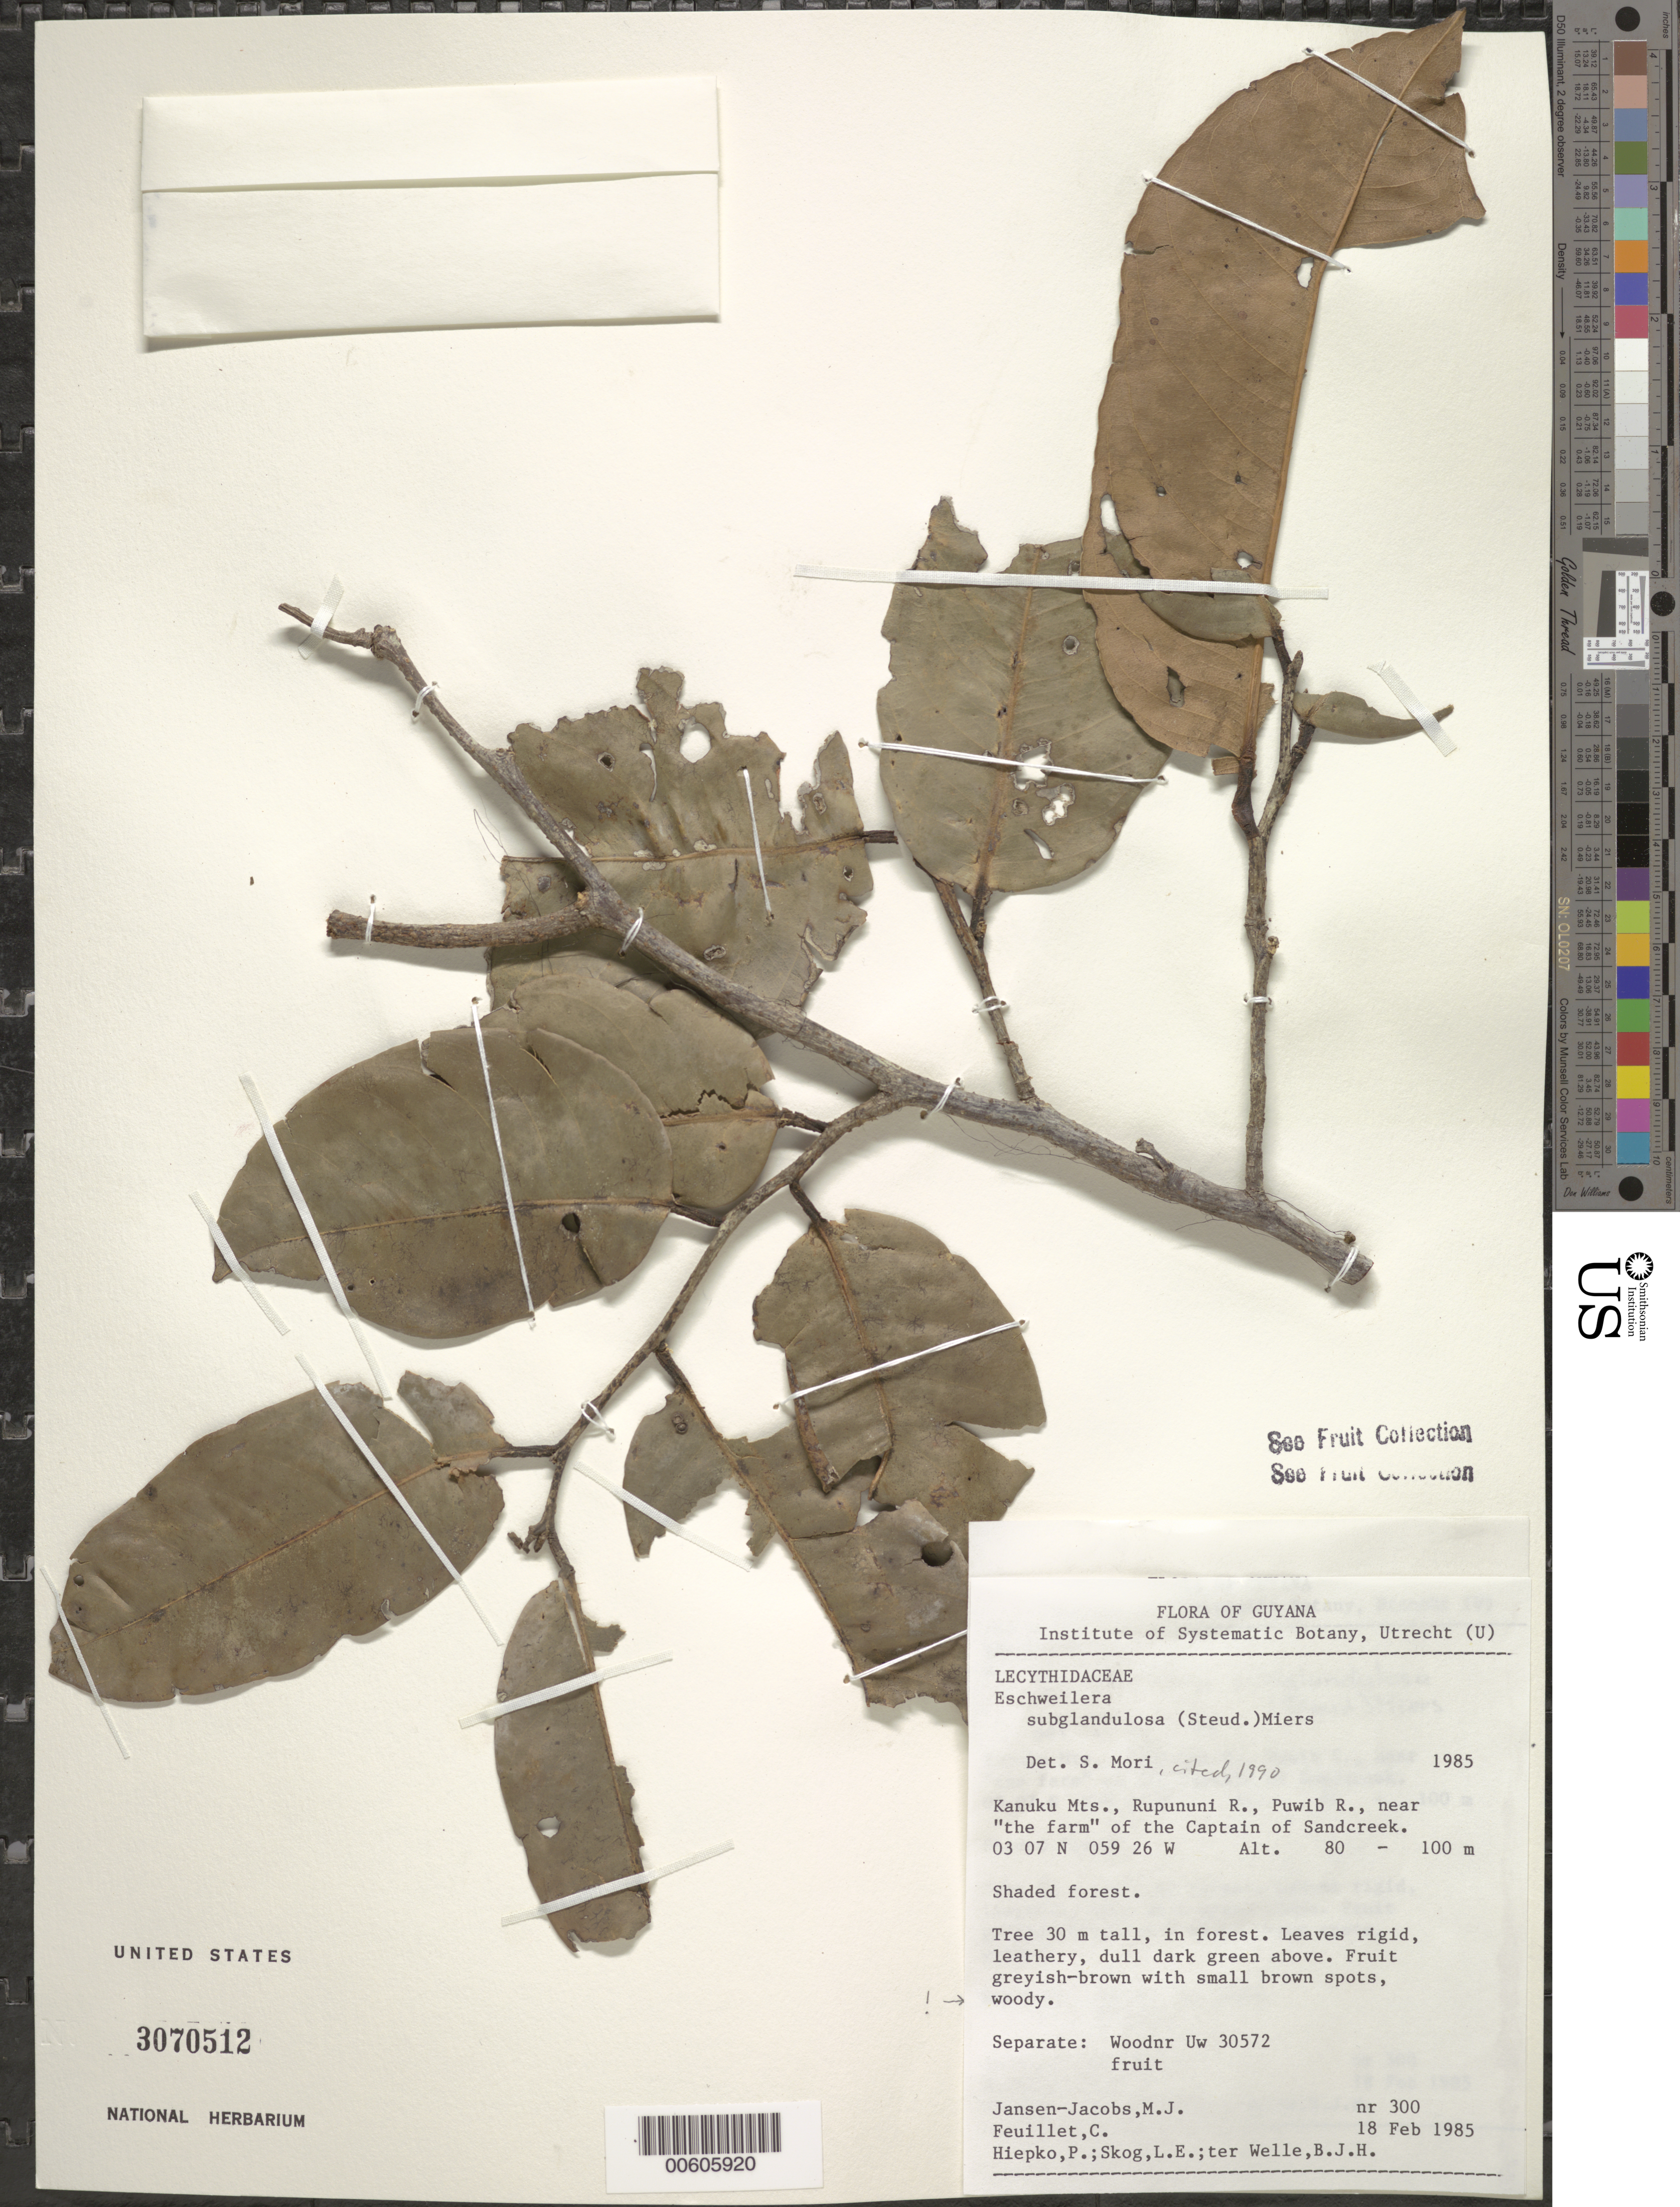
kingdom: Plantae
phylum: Tracheophyta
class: Magnoliopsida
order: Ericales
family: Lecythidaceae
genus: Eschweilera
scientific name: Eschweilera subglandulosa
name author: (Steud. ex Berg) Miers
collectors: M. J. Jansen-Jacobs, C. Feuillet, P. H. Hiepko, L. E. Skog & B. Welle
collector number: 300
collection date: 1985-02-18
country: Guyana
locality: Kanuku Mts., Rupununi R., Puwib R., near "the farm" of the Captain of Sandcreek.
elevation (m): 80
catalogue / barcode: US 3070512